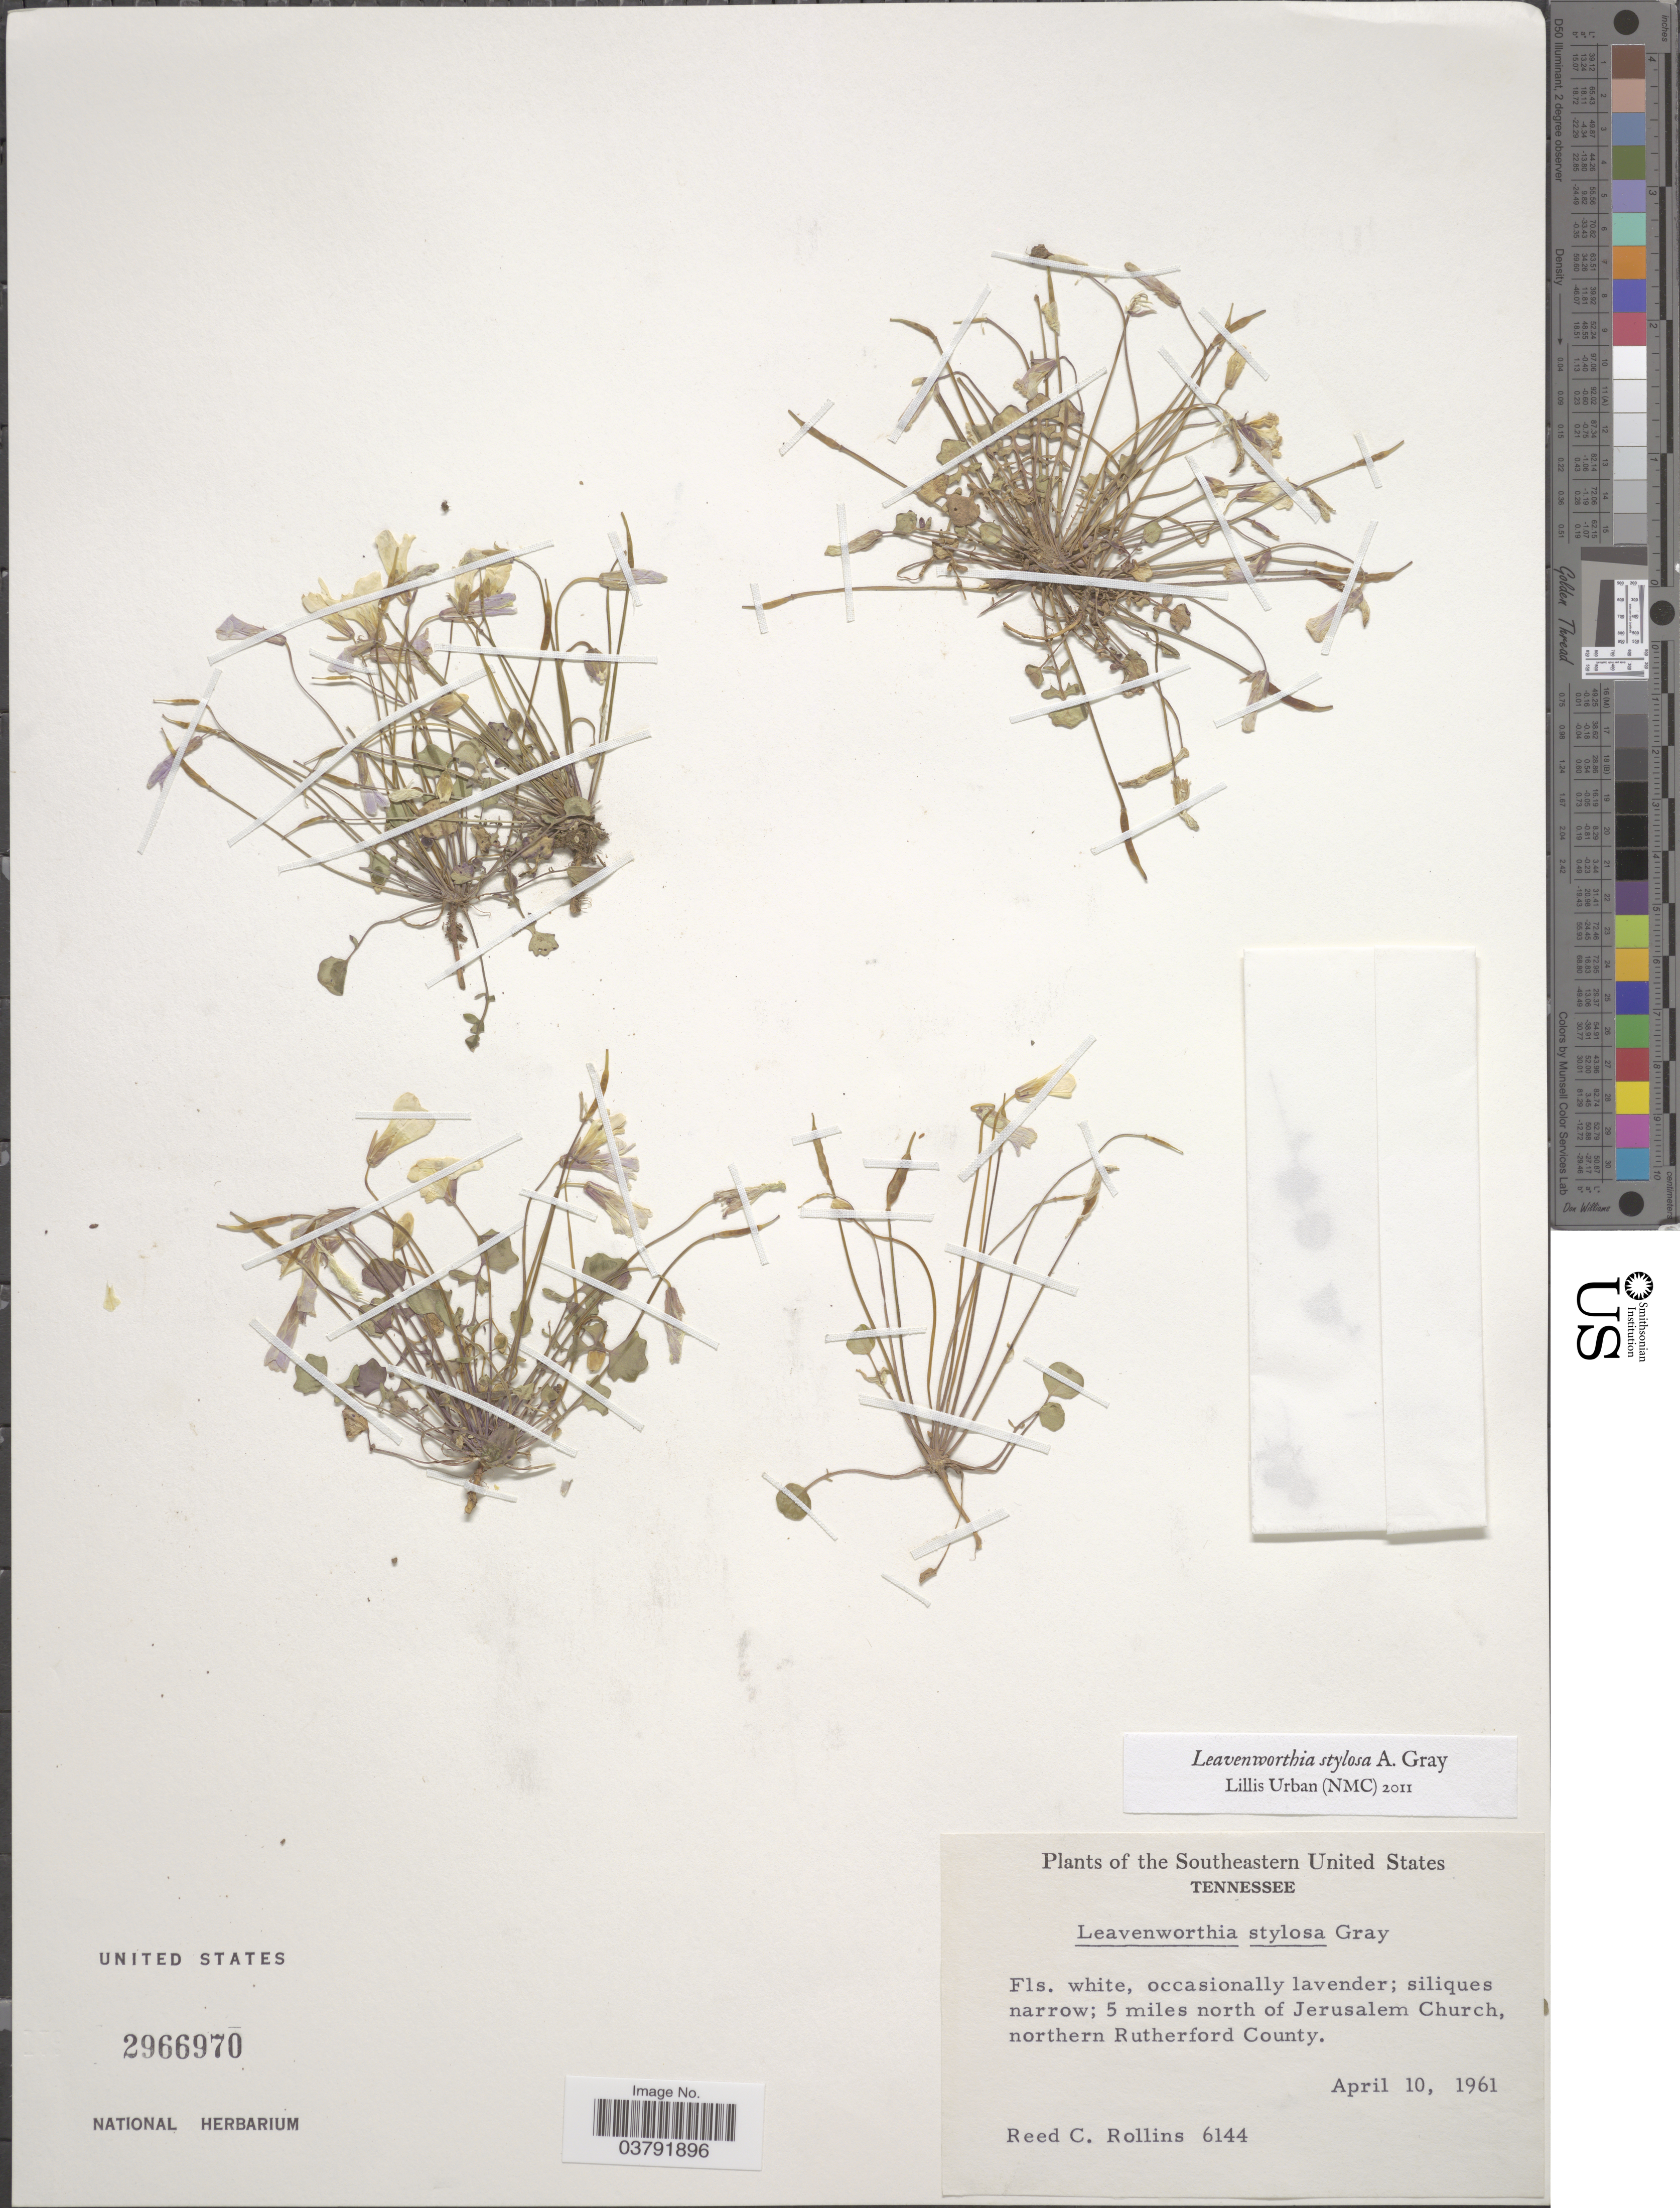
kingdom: Plantae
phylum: Tracheophyta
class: Magnoliopsida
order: Brassicales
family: Brassicaceae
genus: Leavenworthia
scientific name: Leavenworthia stylosa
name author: A. Gray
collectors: R. C. Rollins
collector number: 6144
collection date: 1961-04-10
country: United States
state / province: Tennessee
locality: Southeastern United States. 5 miles north of Jerusalem Church, northern Rutherford County.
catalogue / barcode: US 2966970